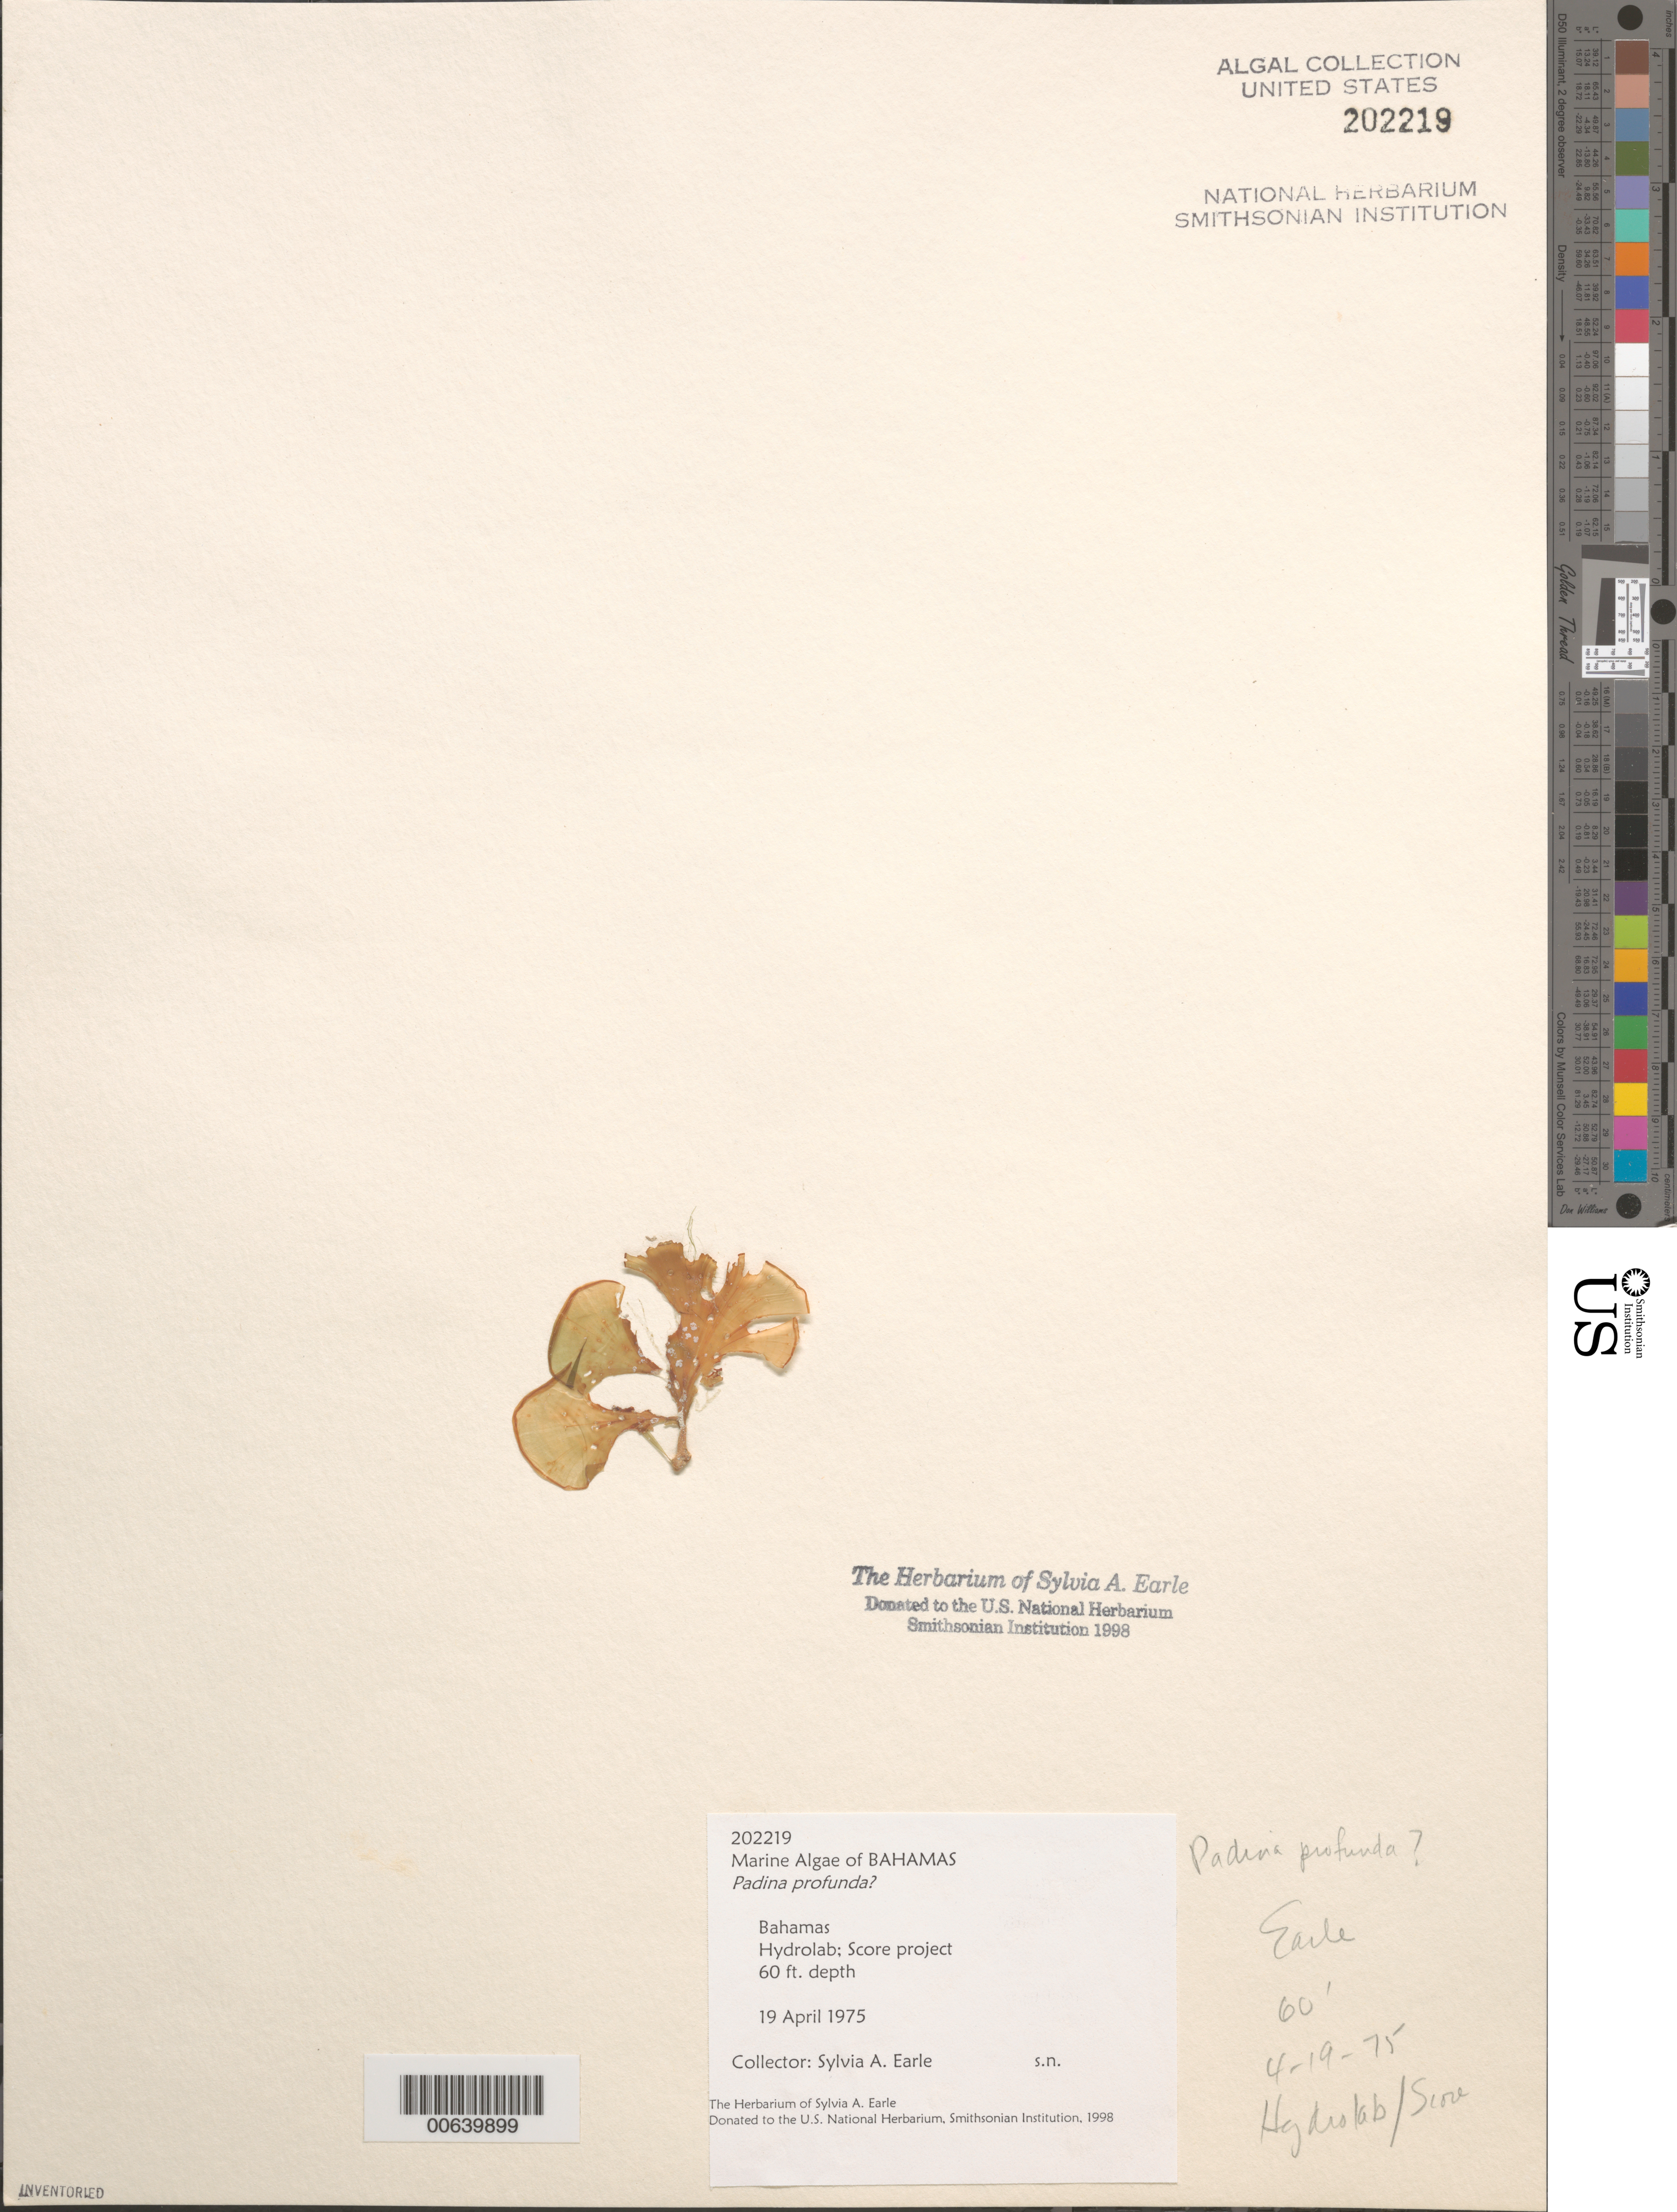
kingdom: Chromista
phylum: Ochrophyta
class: Phaeophyceae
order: Dictyotales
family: Dictyotaceae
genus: Padina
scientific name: Padina profunda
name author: S.A. Earle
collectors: S. A. Earle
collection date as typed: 19 Apr 1975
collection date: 1975-04-19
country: Bahamas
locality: Hydrolab; Score Project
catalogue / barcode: US 202219